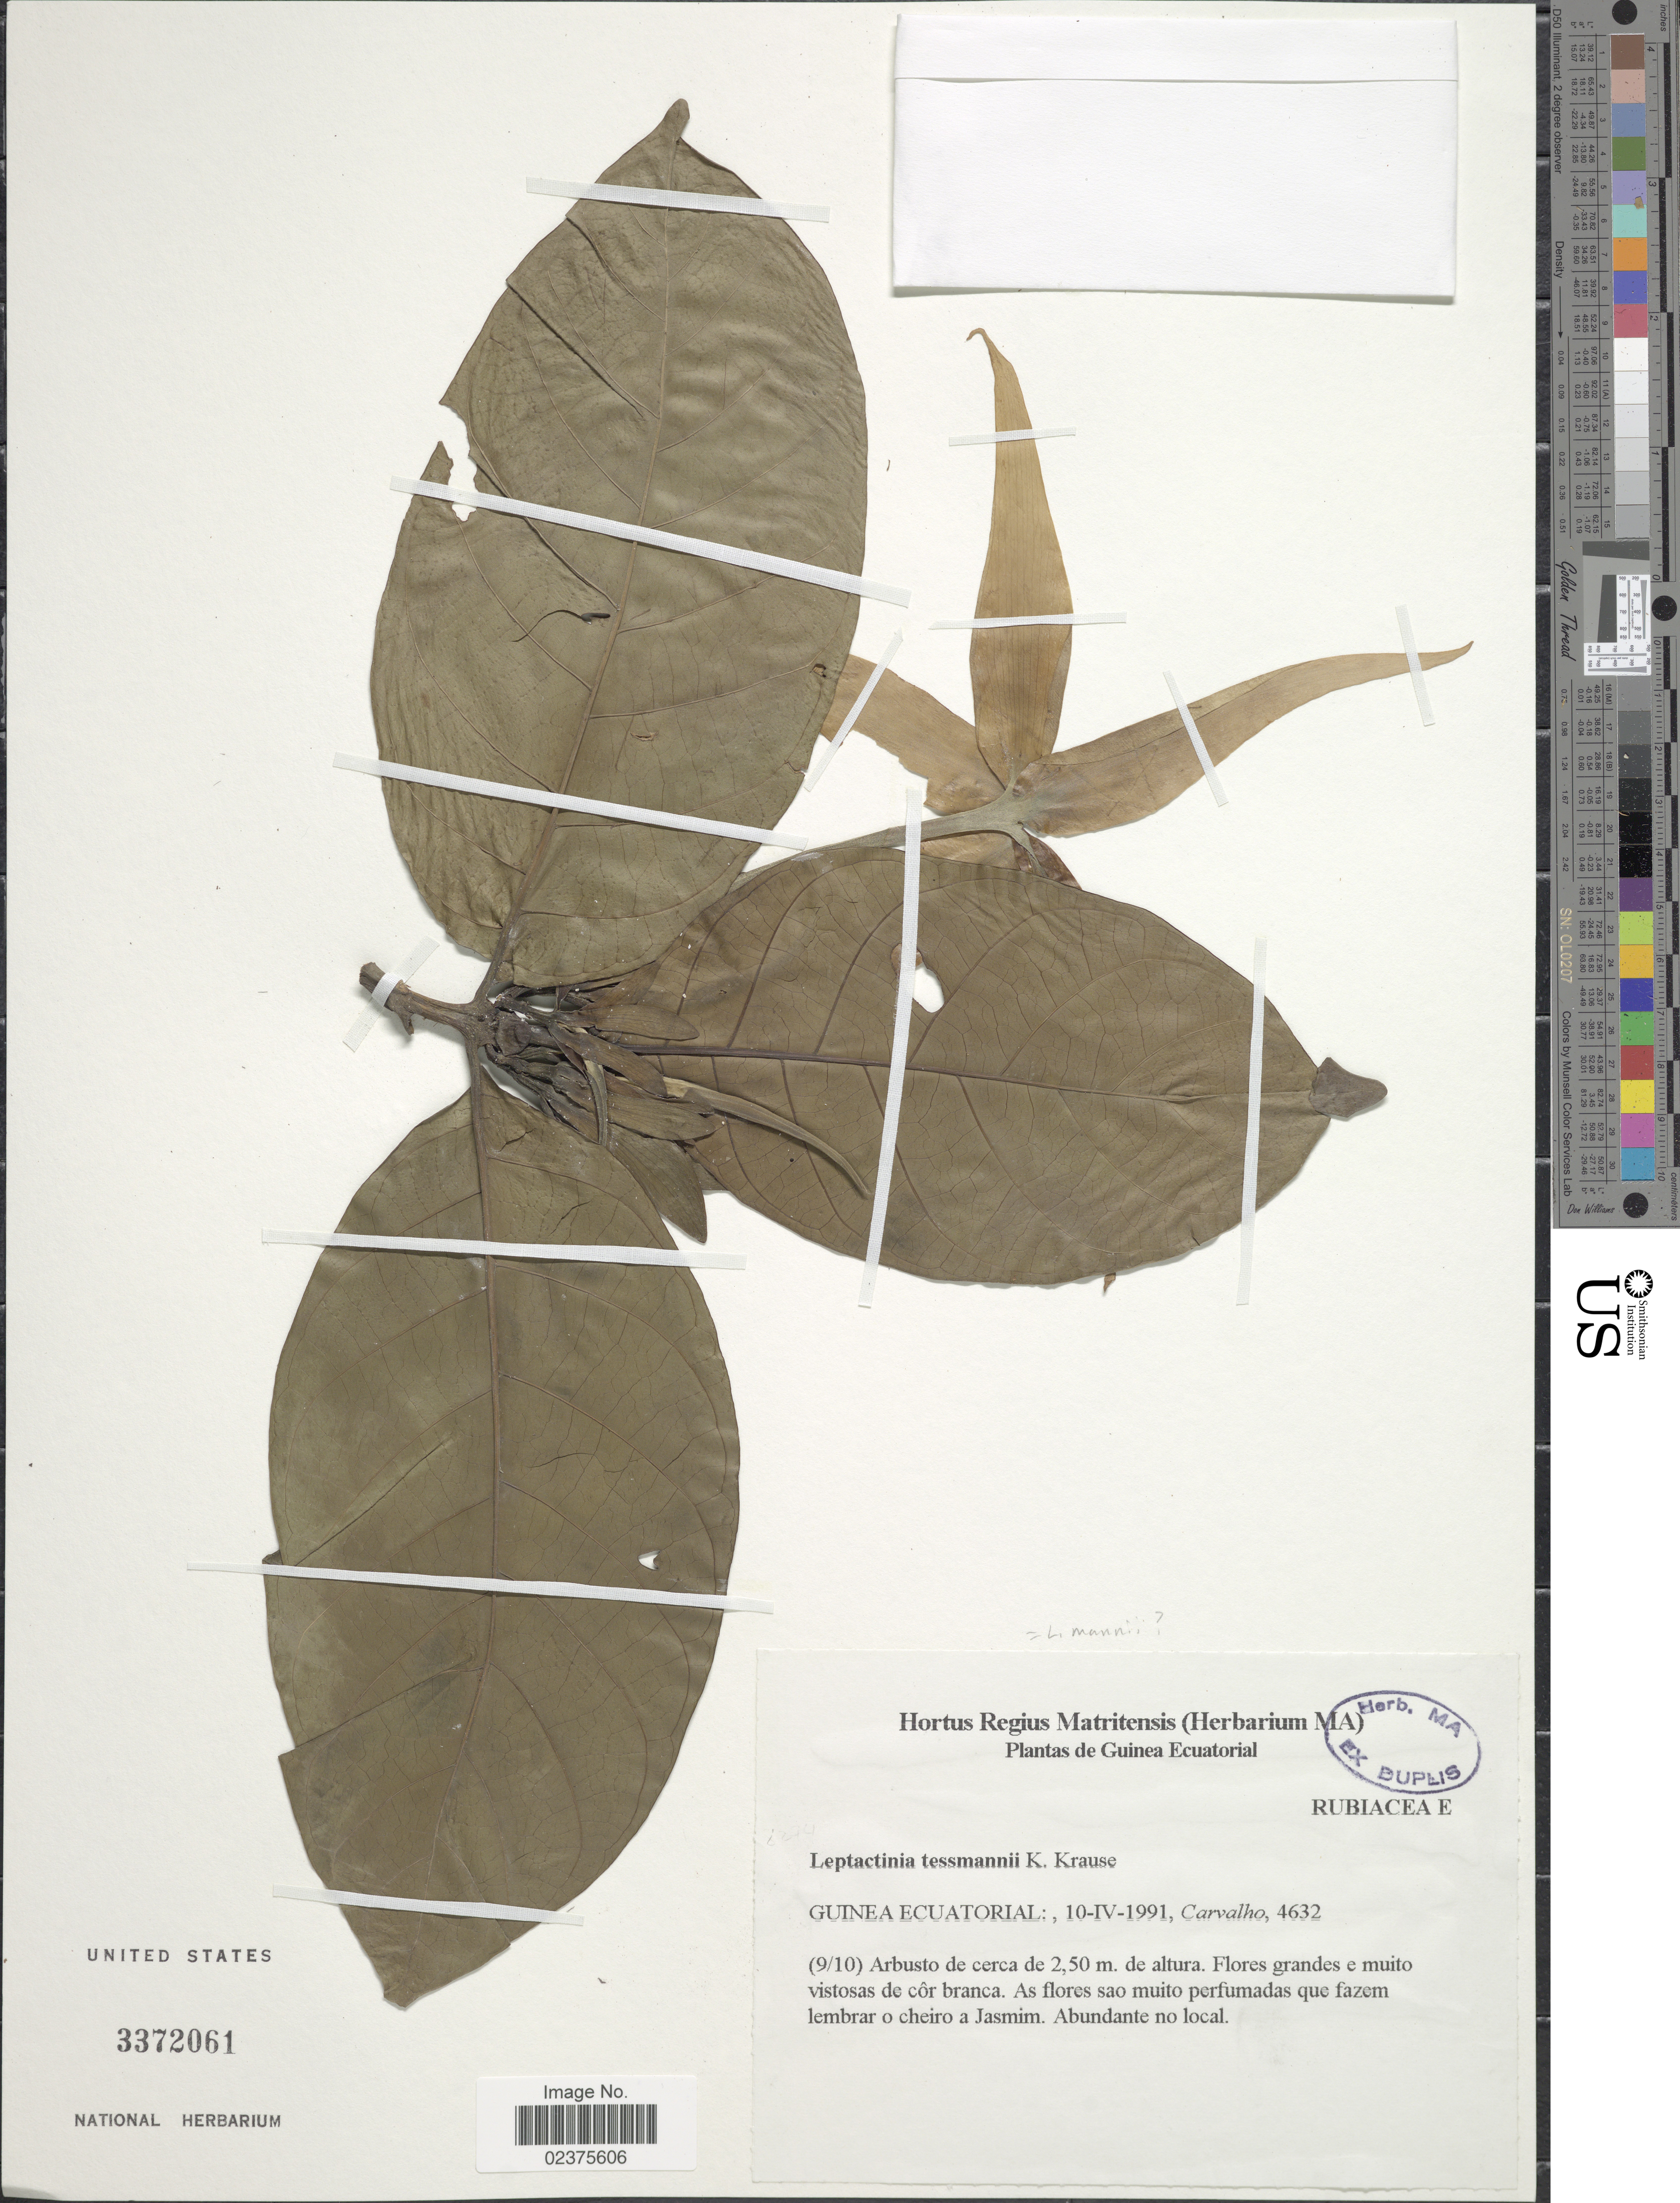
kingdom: Plantae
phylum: Tracheophyta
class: Magnoliopsida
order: Gentianales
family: Rubiaceae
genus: Leptactina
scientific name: Leptactina tessmannii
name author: K. Krause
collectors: Carvalho, --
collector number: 4632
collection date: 1991-04-10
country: Equatorial Guinea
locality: Guinea Ecuatorial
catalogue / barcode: US 3372061